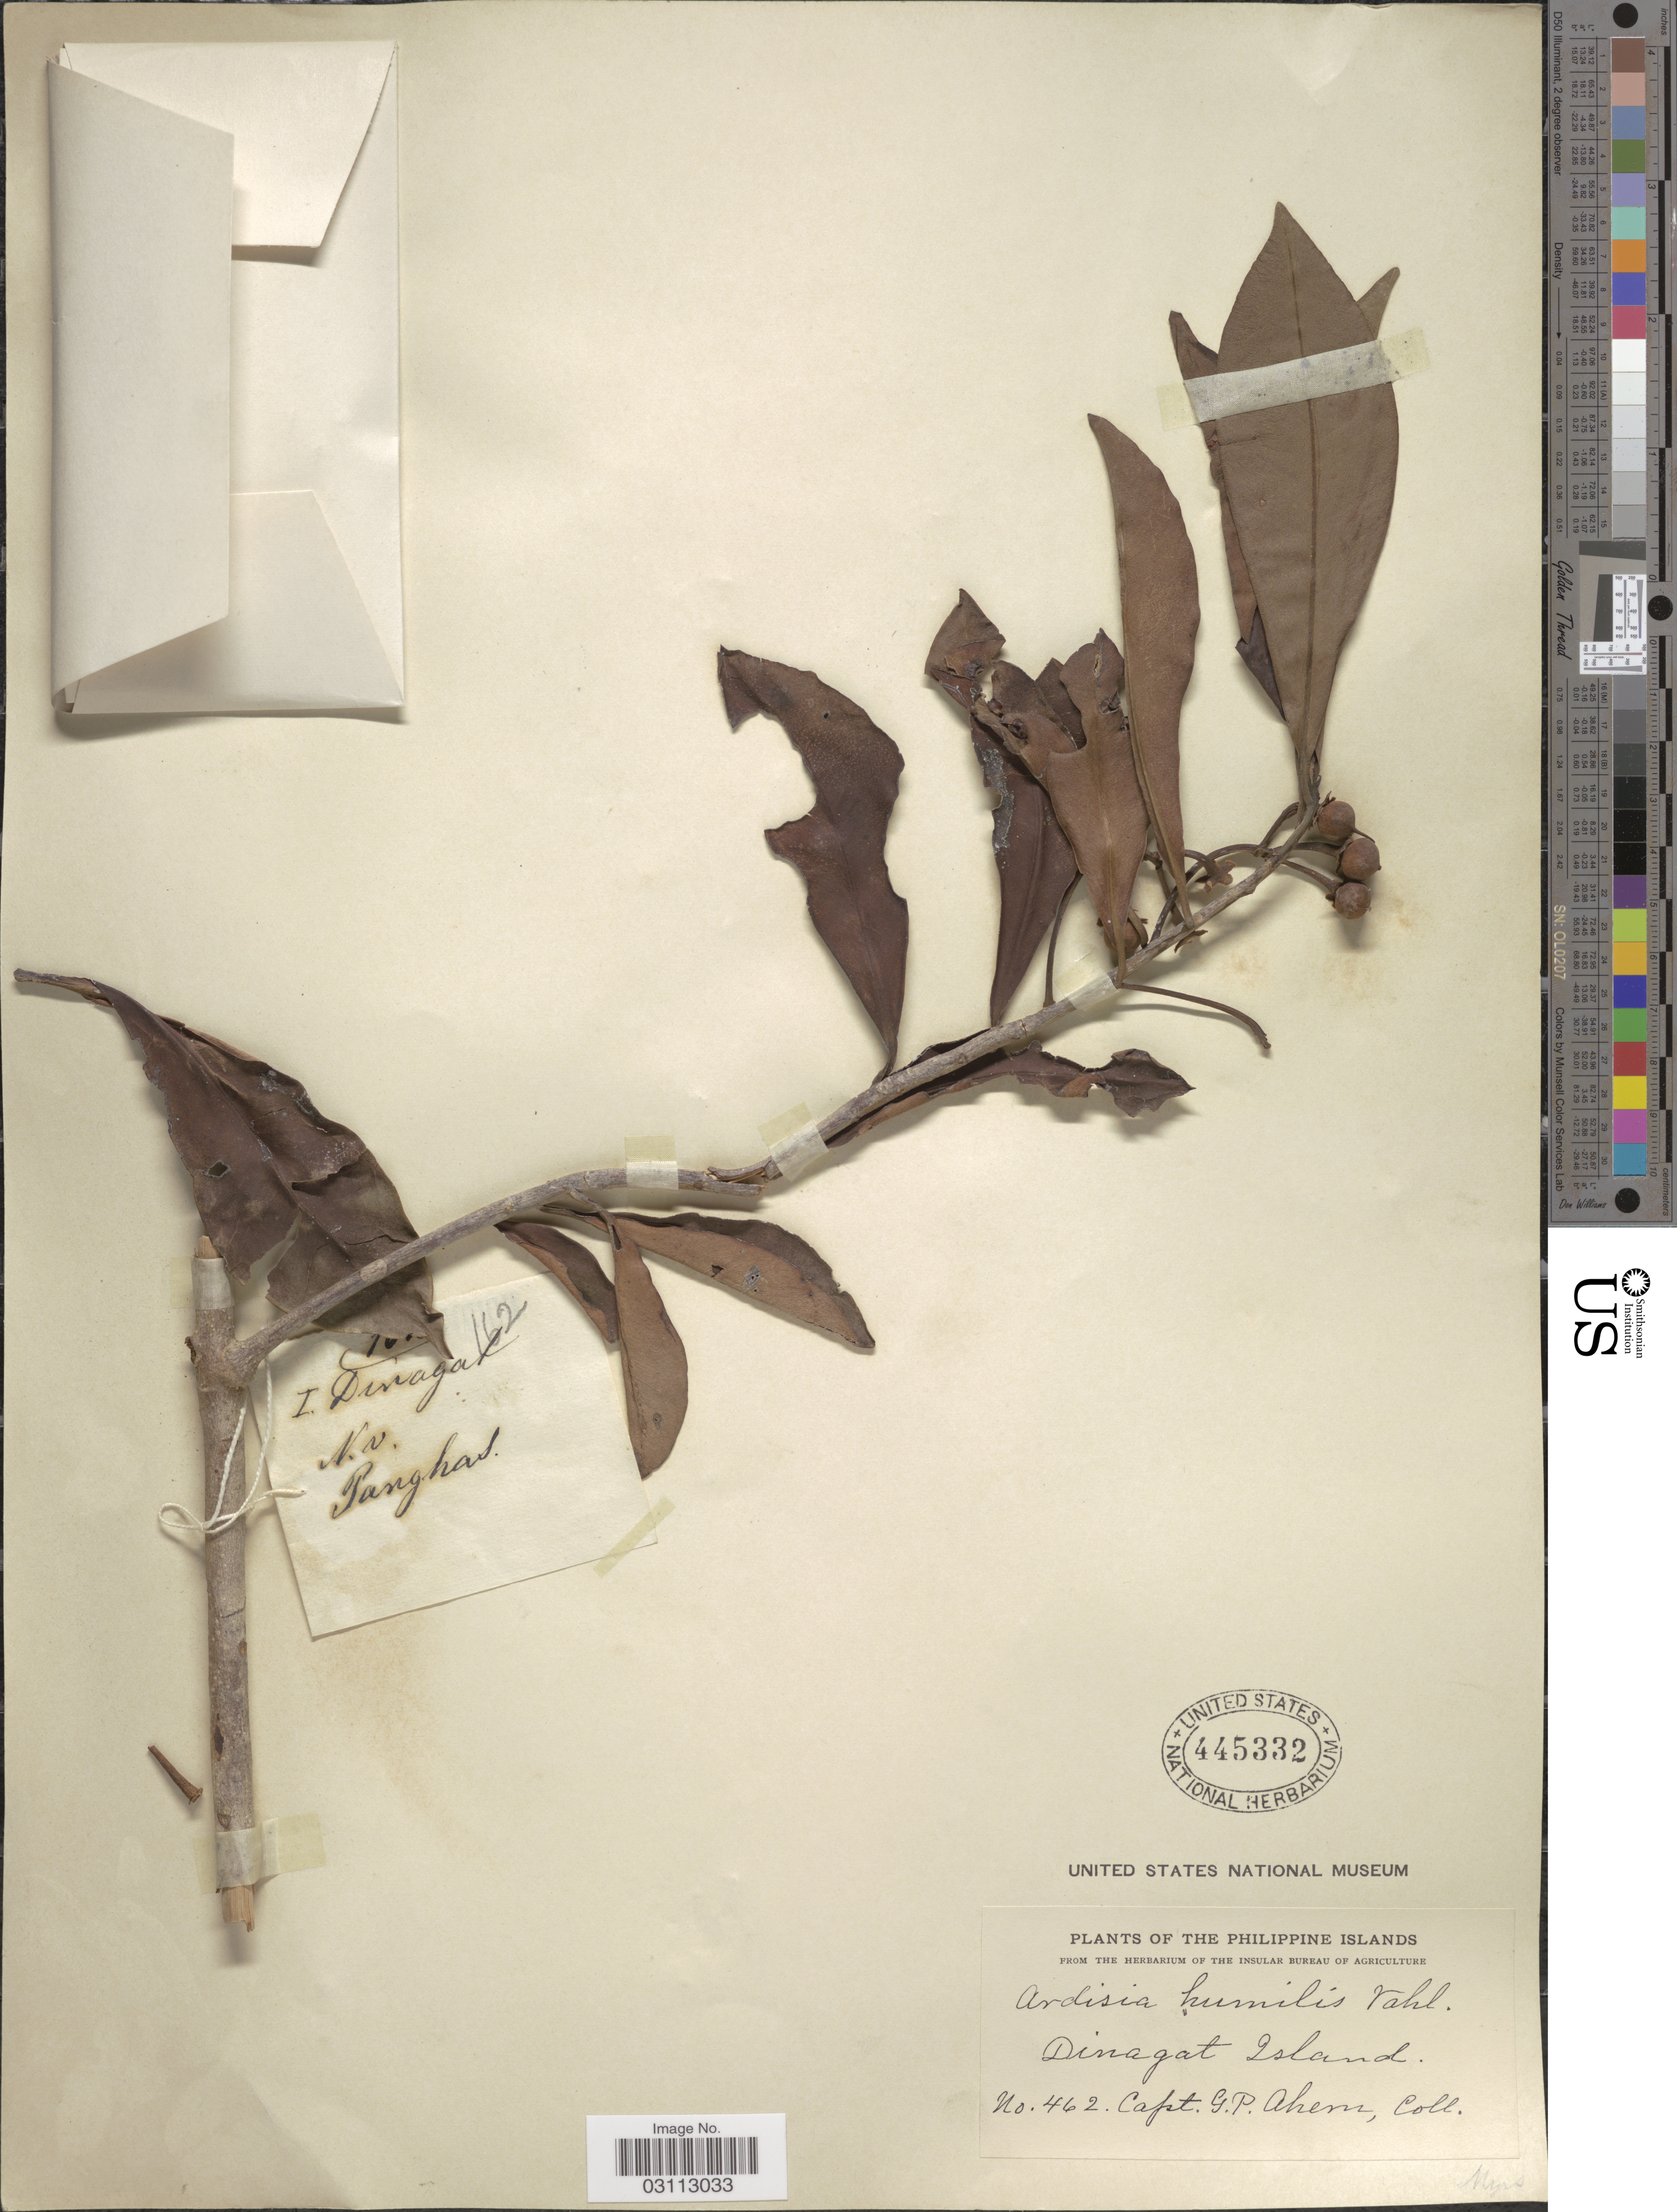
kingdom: Plantae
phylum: Tracheophyta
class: Magnoliopsida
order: Ericales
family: Primulaceae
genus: Ardisia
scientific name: Ardisia squamulosa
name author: C. Presl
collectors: G. Ahern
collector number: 462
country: Philippines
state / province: Caraga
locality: Dinagat Island.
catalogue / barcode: US 445332